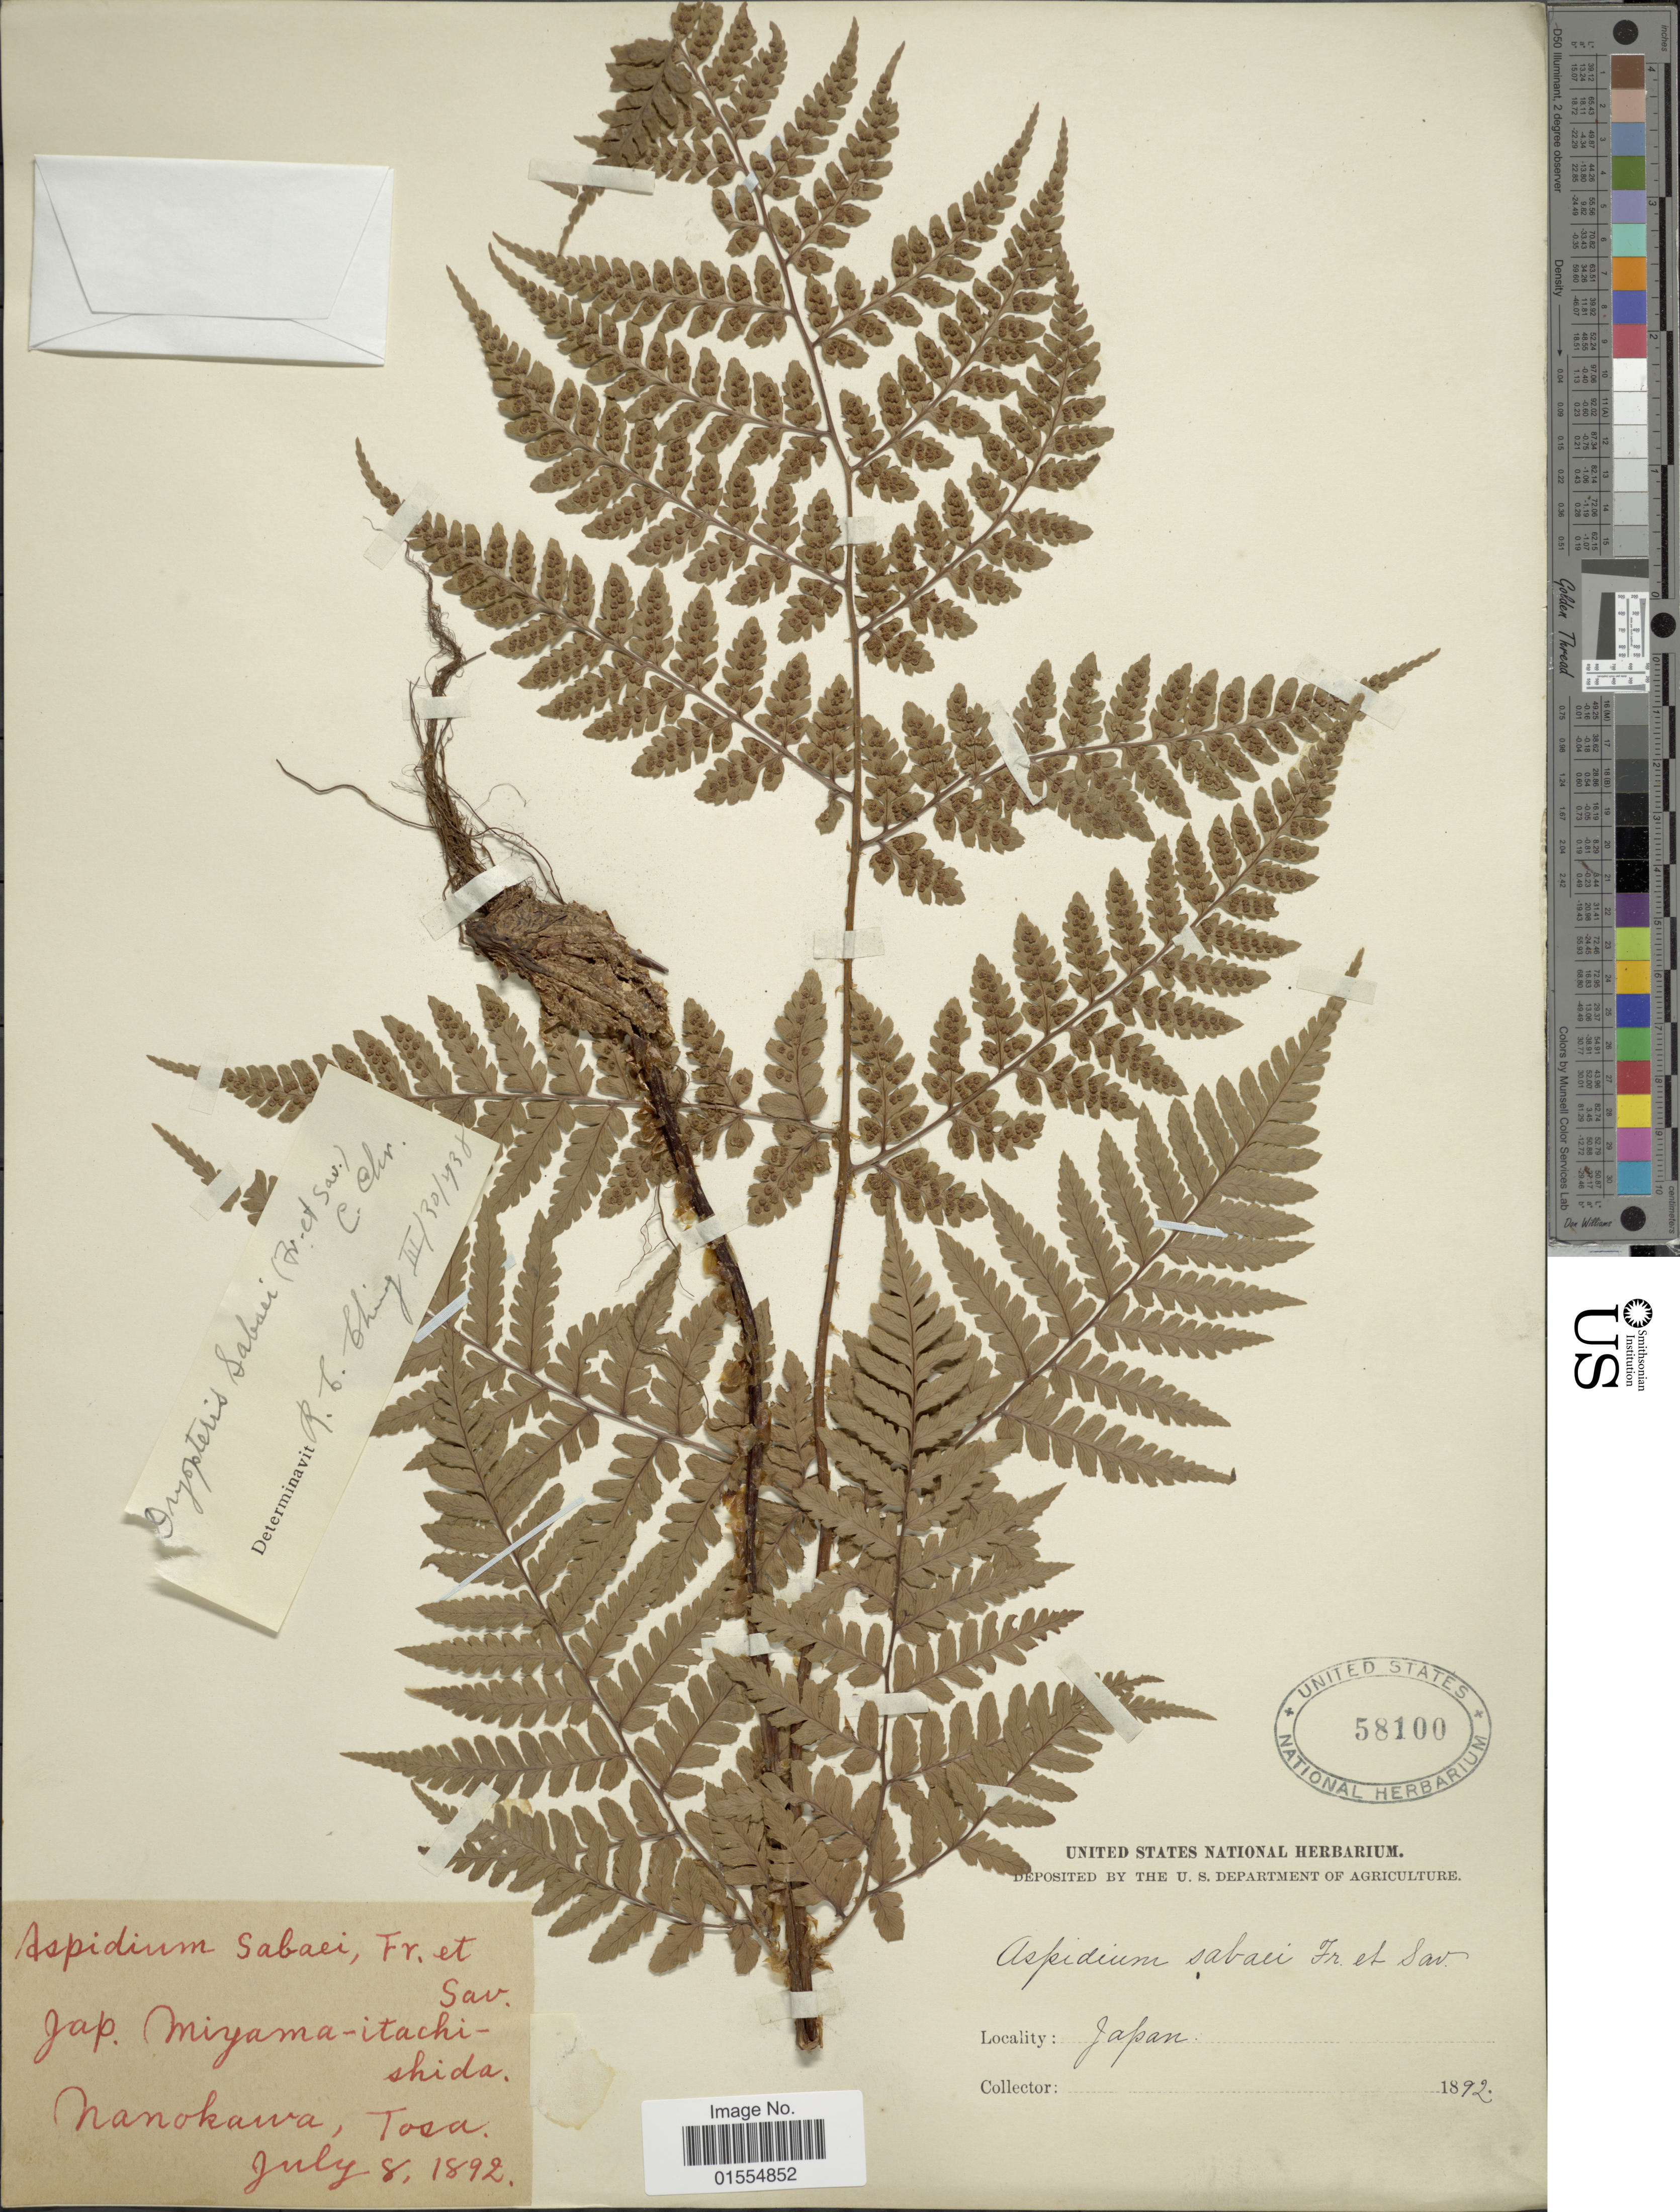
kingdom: Plantae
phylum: Tracheophyta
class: Polypodiopsida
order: Polypodiales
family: Dryopteridaceae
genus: Dryopteris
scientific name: Dryopteris sabaei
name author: (Franch. & Sav.) C. Chr.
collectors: T. Nanokawa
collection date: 1892-07-08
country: Japan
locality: Japan, Miyama-itachi-Shida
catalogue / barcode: US 58100